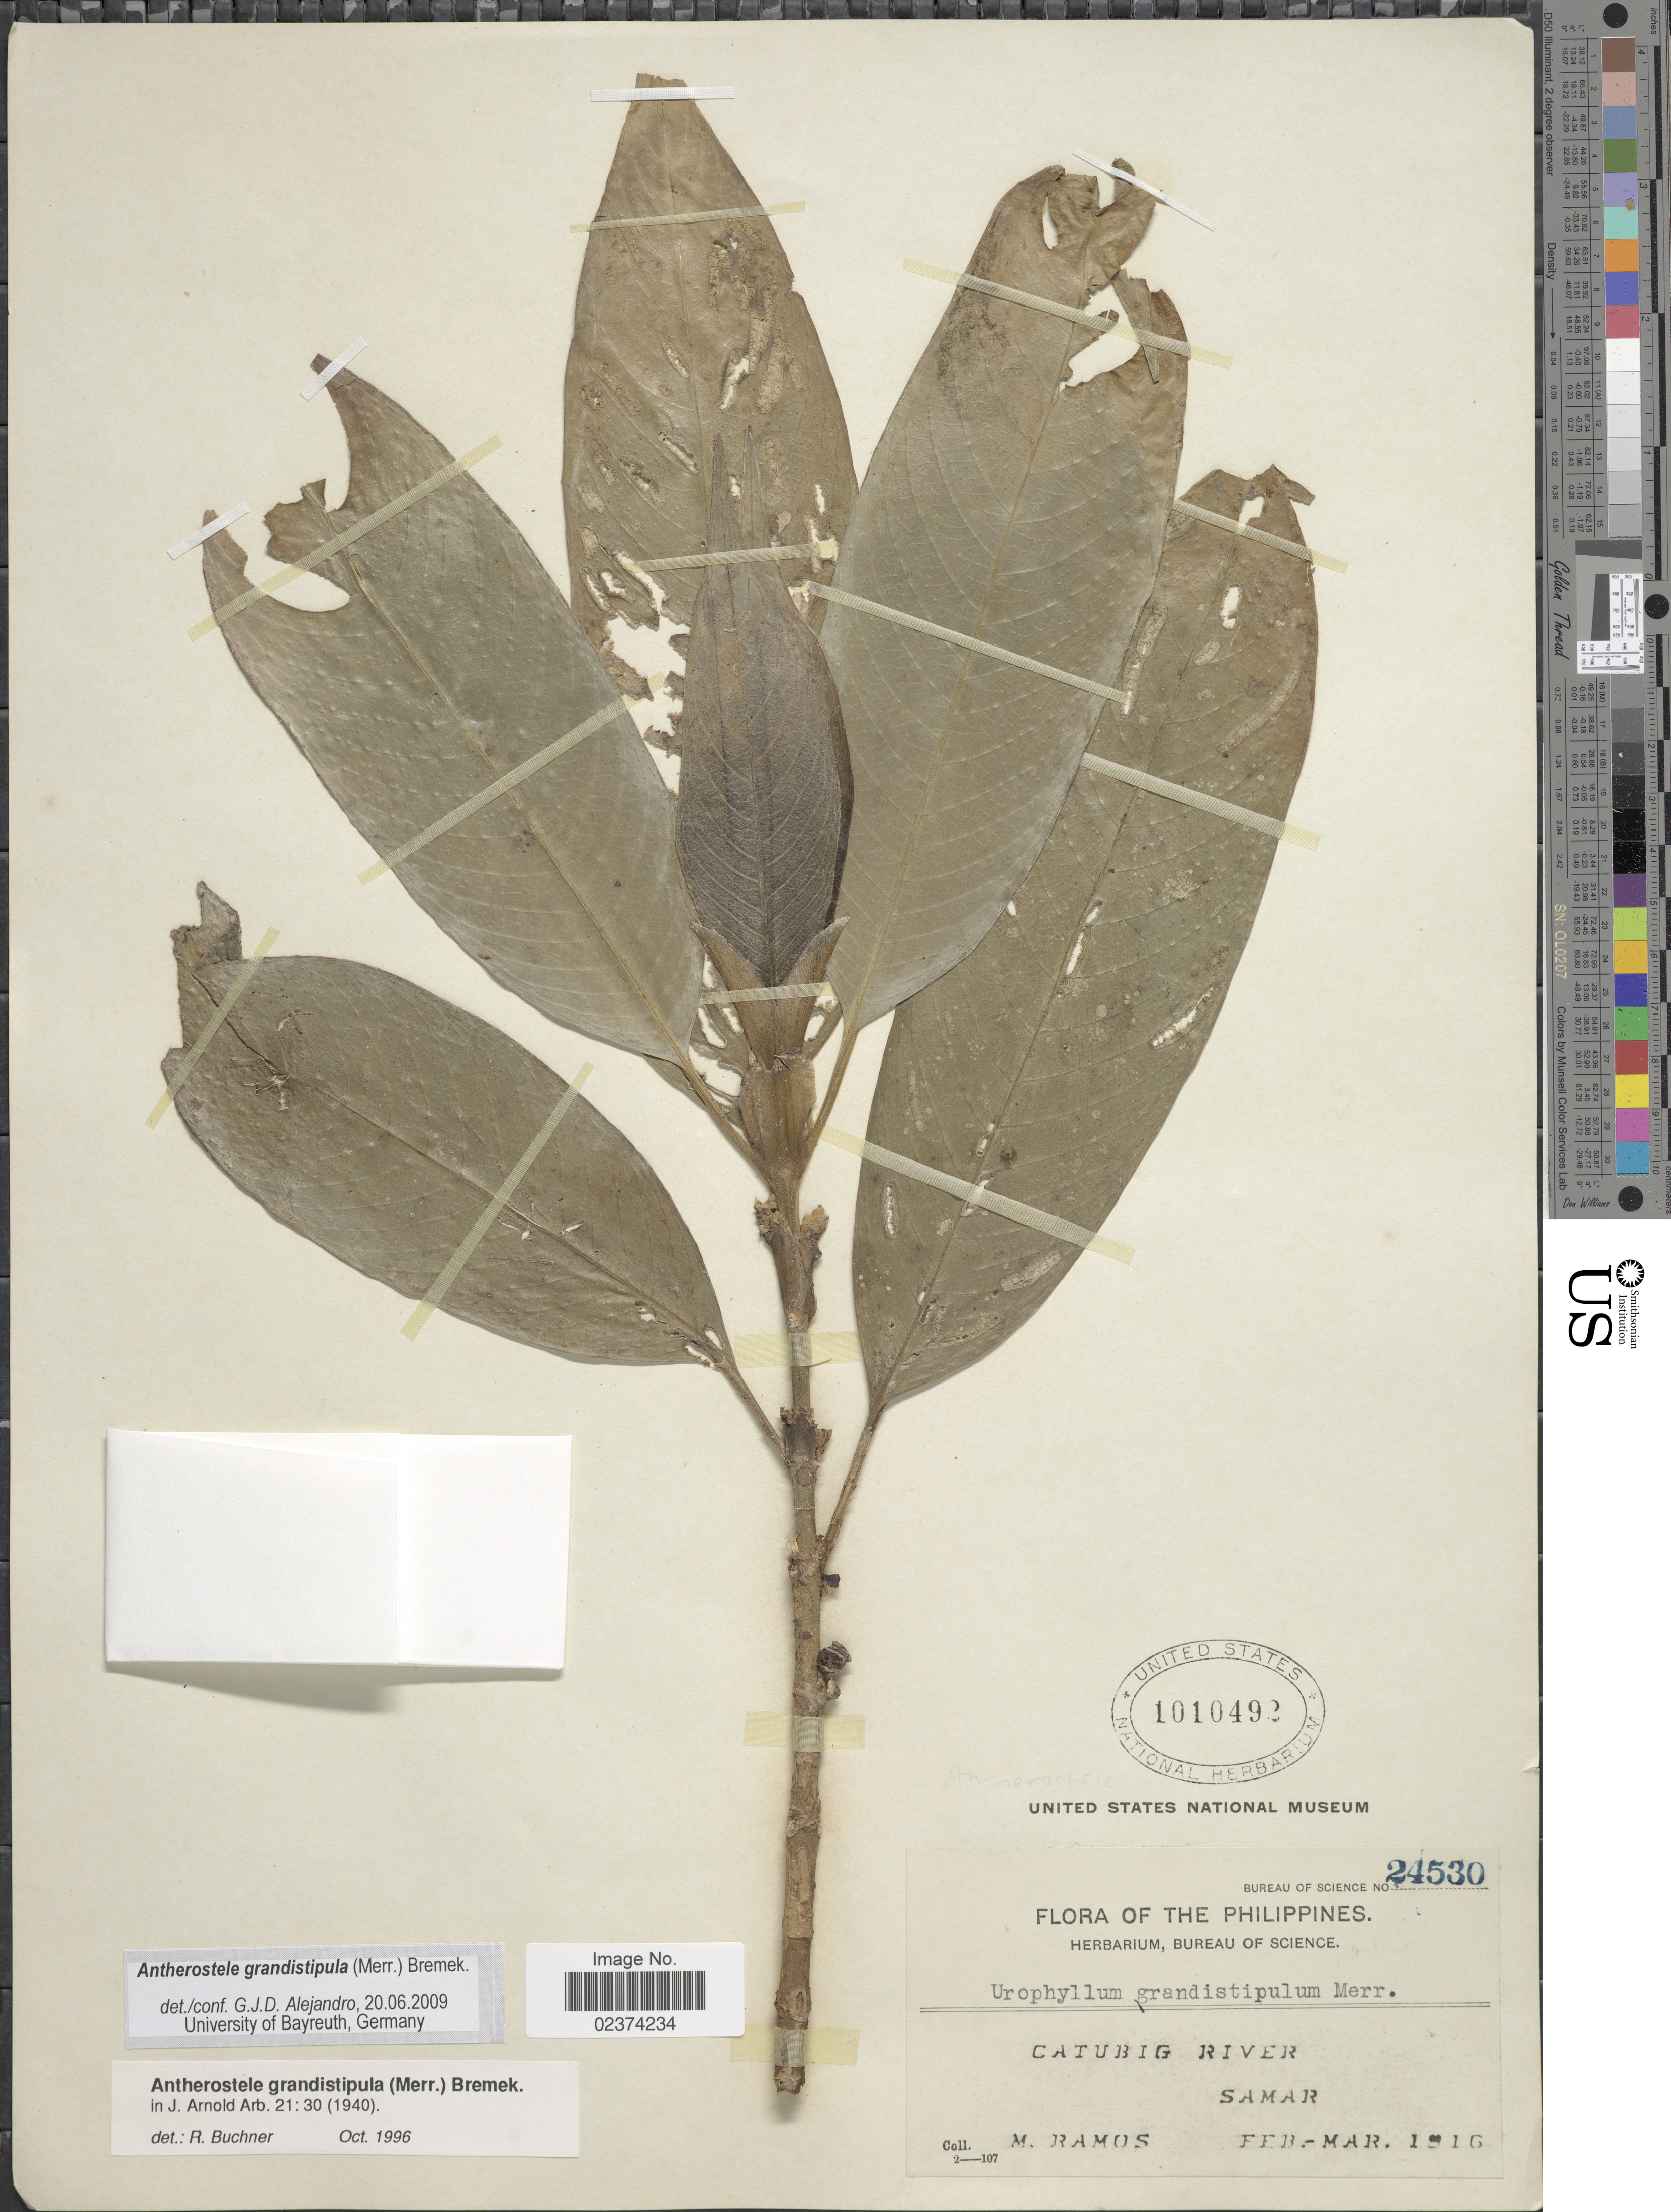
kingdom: Plantae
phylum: Tracheophyta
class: Magnoliopsida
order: Gentianales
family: Rubiaceae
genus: Antherostele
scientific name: Antherostele grandistipula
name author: (Merr.) Bremek.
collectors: M. Ramos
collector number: Bureau of Science 24530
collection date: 1916-02/1916-03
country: Philippines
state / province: Eastern Visayas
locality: Catubig River, Samar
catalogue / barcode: US 1010492